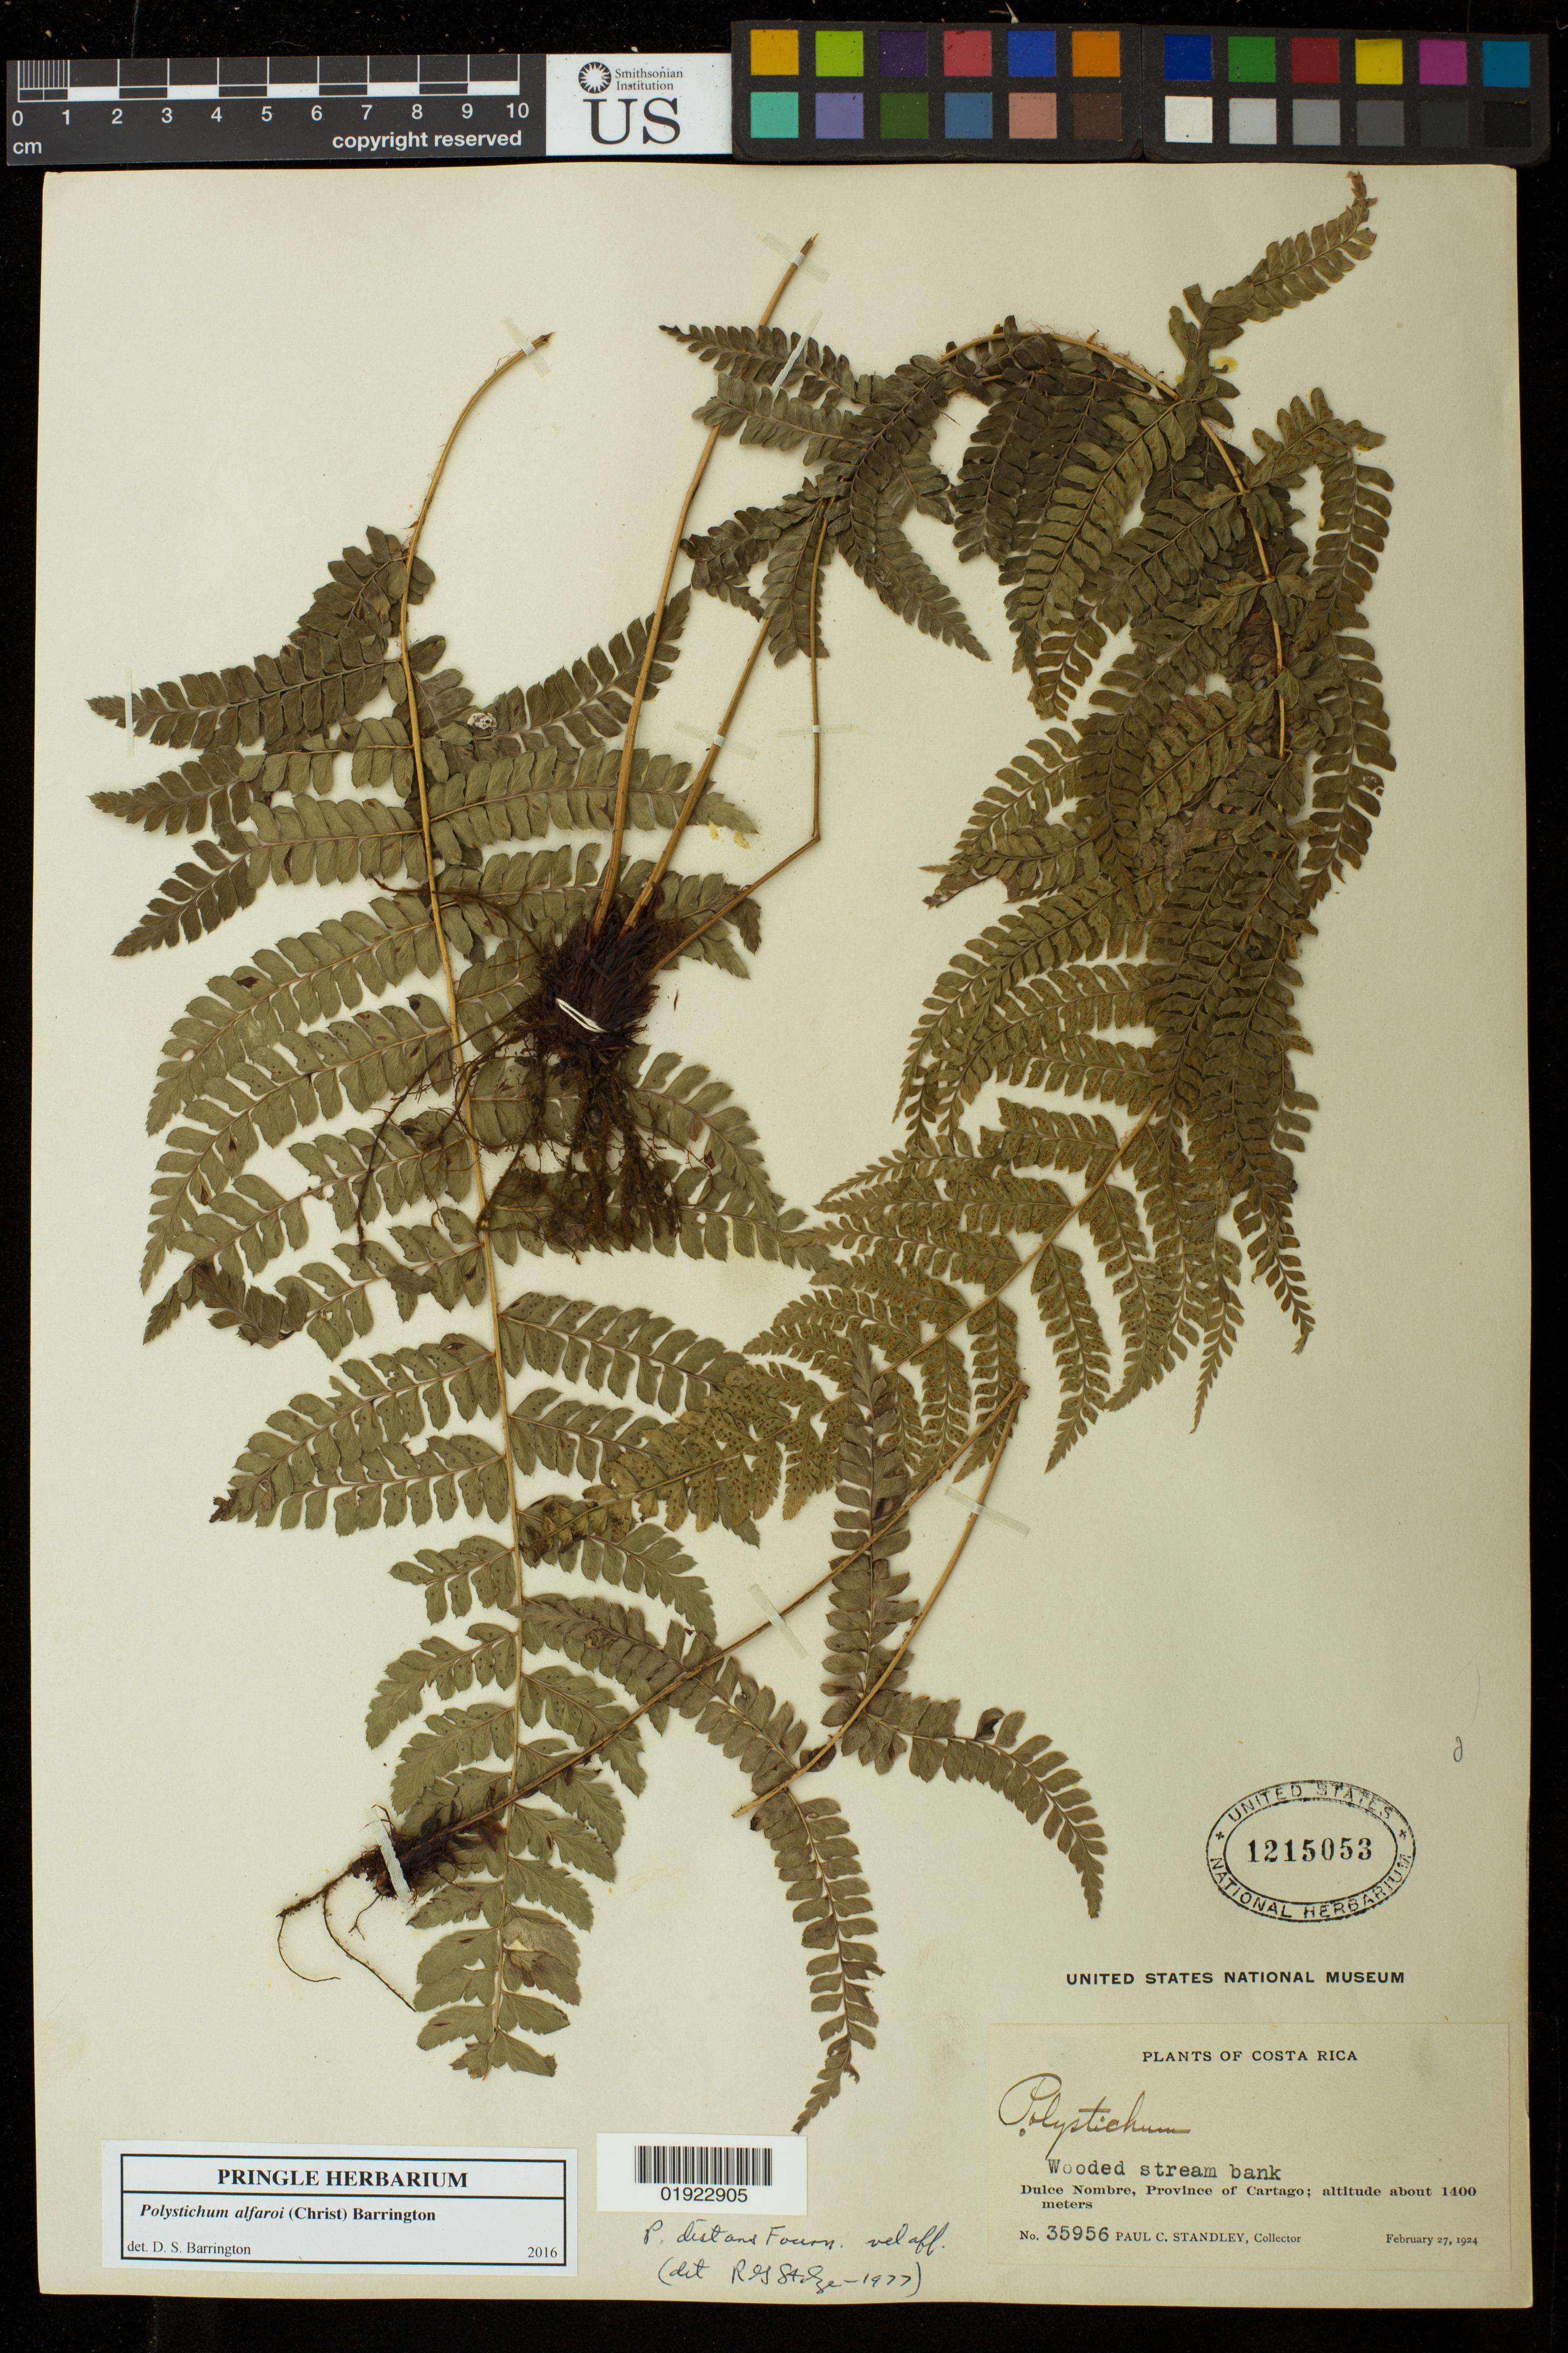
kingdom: Plantae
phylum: Tracheophyta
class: Polypodiopsida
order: Polypodiales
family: Dryopteridaceae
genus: Polystichum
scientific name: Polystichum alfaroi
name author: (Christ) Barrington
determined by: Barrington, D. S., Curator (VT), University of Vermont (UNITED STATES)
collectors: P. C. Standley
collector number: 35956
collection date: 1924-02-27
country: Costa Rica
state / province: Cartago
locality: Dulce Nombre.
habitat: Wooded stream bank.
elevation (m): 1400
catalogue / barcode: US 1215053